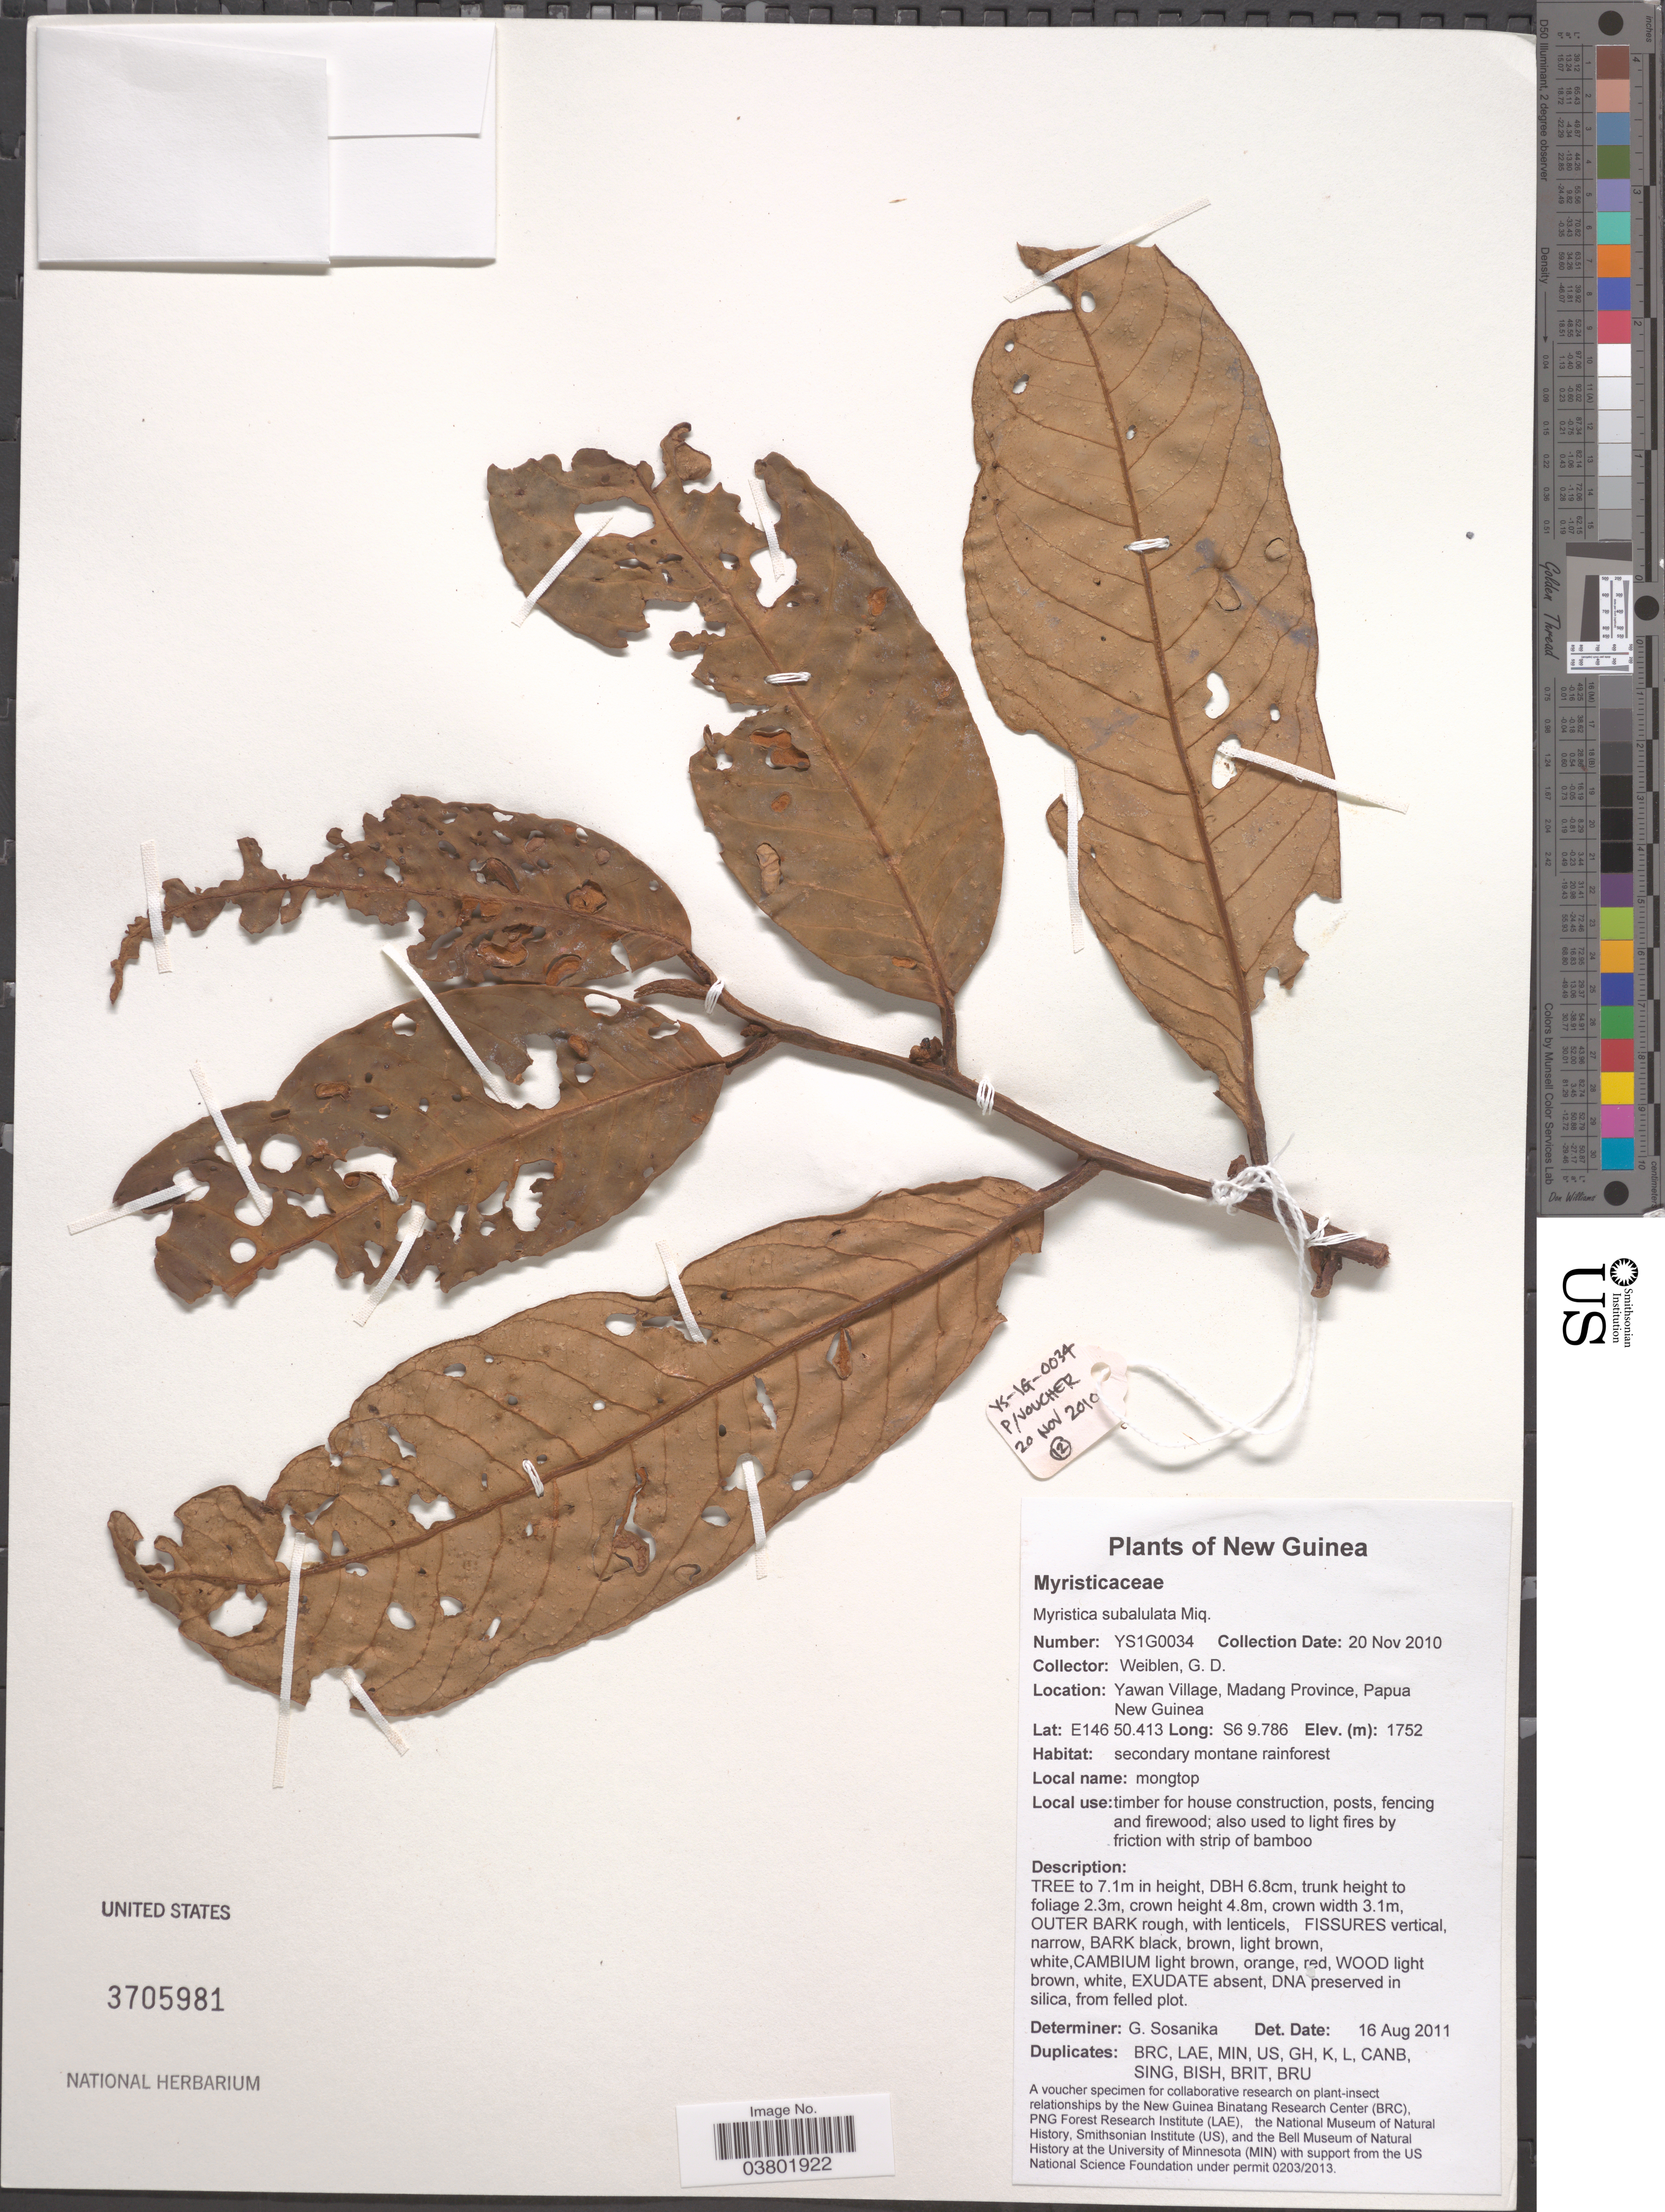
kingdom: Plantae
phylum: Tracheophyta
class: Magnoliopsida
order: Magnoliales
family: Myristicaceae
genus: Myristica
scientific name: Myristica subalulata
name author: Miq.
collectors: G. D. Weiblen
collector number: YS1G0034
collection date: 2010-11-20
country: Papua New Guinea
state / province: Madang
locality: New Guinea. Yawan Village.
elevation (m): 1752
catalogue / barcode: US 3705981